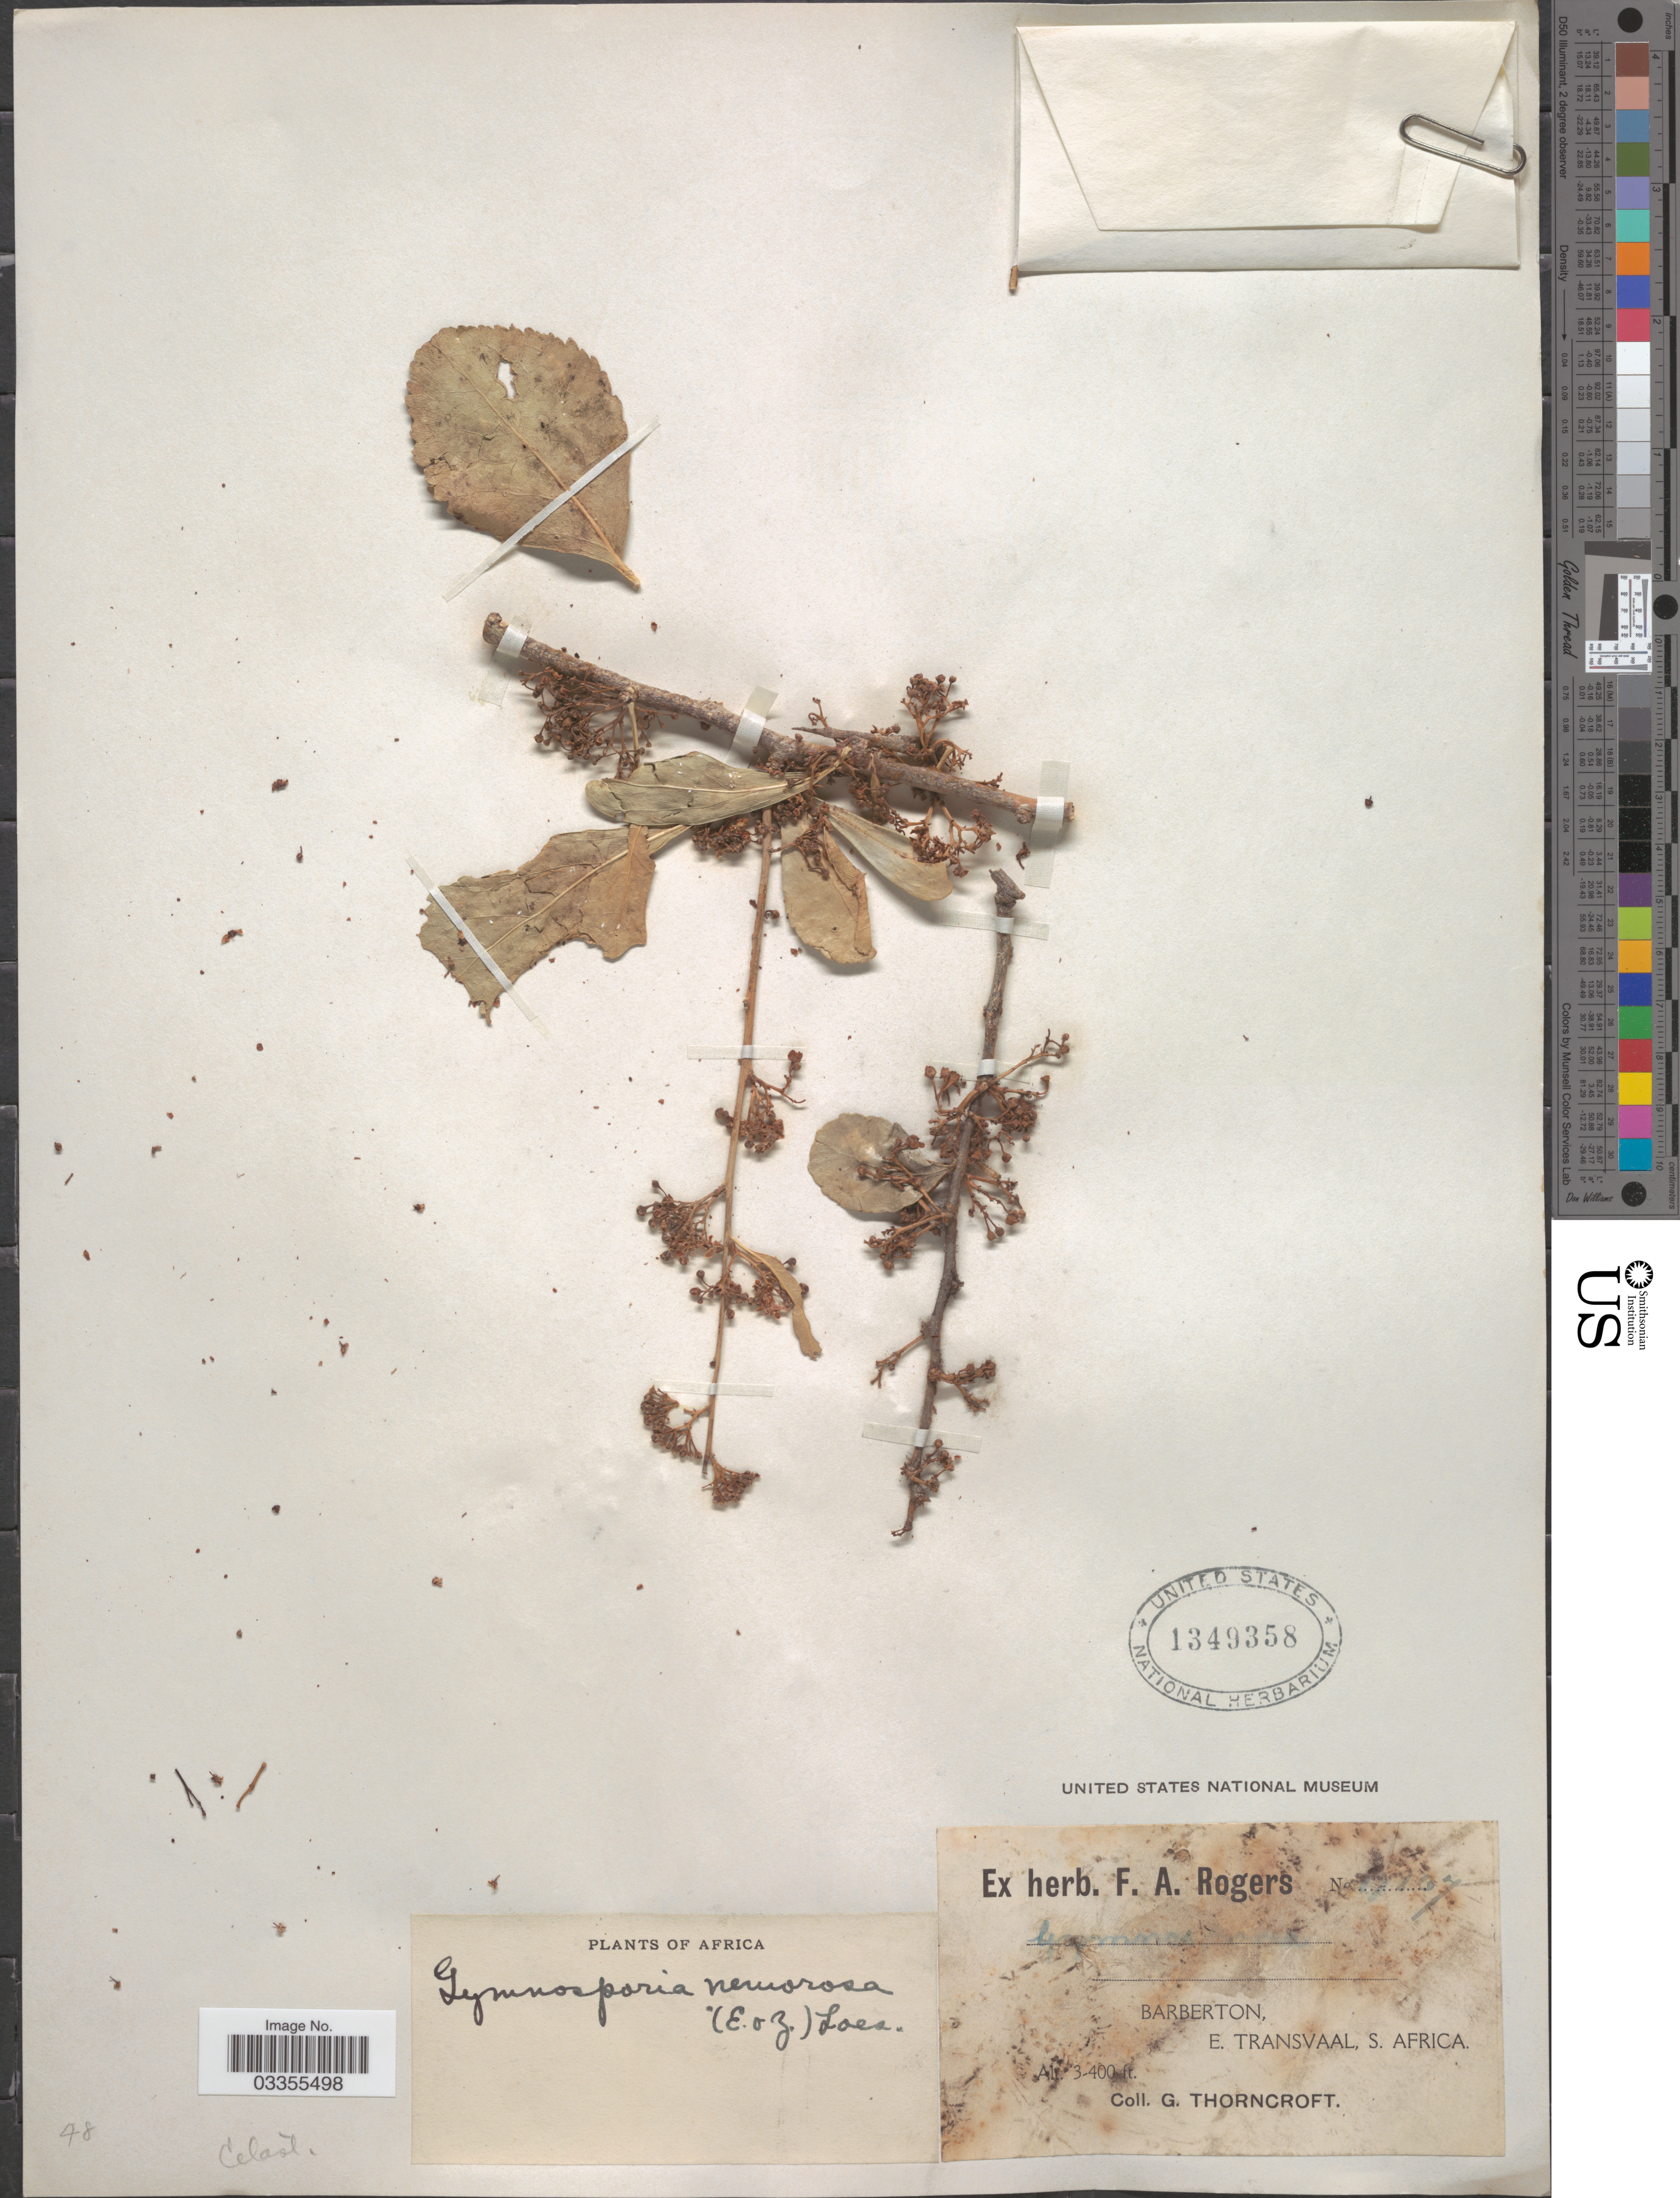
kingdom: Plantae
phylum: Tracheophyta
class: Magnoliopsida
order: Celastrales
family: Celastraceae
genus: Gymnosporia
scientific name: Gymnosporia nemorosa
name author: (Eckl. & Zeyh.) Szyszyl.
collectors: G. Thorncroft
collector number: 7107*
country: South Africa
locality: Barberton, E. Transvaal, S. Africa.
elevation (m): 1036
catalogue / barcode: US 1349358